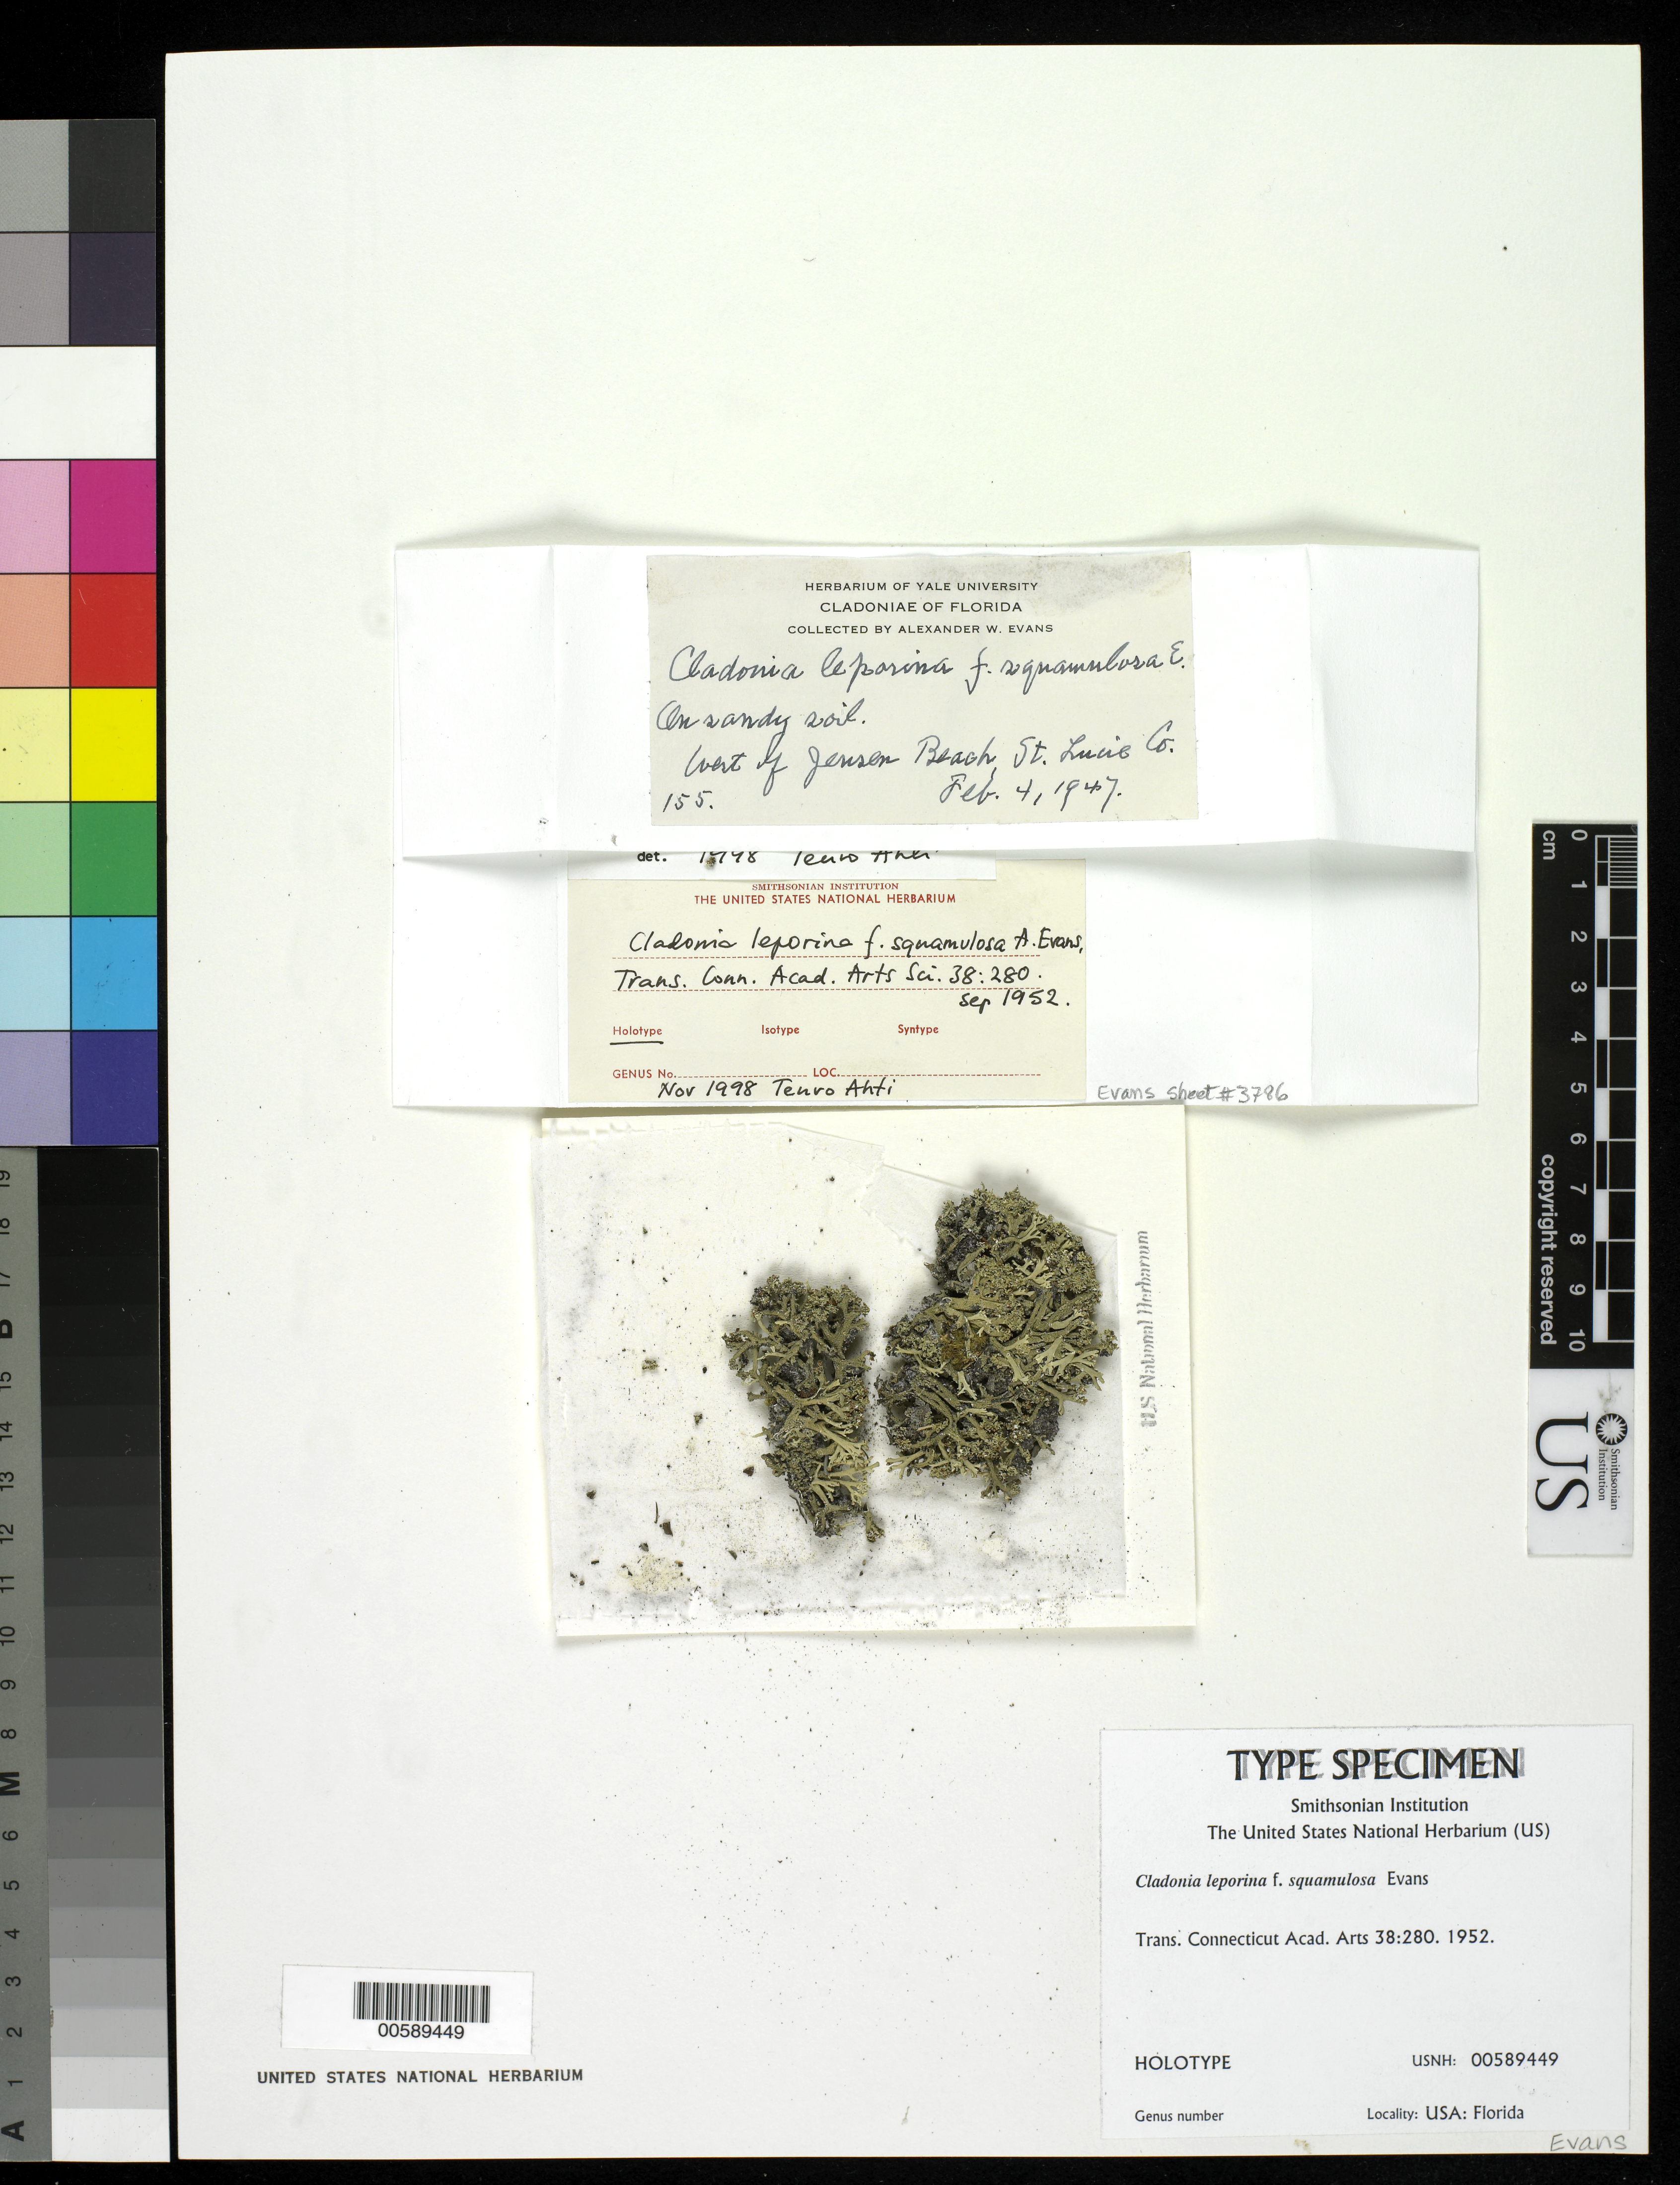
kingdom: Fungi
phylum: Ascomycota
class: Lecanoromycetes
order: Lecanorales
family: Cladoniaceae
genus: Cladonia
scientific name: Cladonia leporina f. squamulosa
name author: A. Evans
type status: Holotype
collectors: A. W. Evans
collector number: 155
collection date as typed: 04 Feb 1947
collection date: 1947-02-04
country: United States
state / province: Florida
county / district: Saint Lucie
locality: W of Jensen Beach.